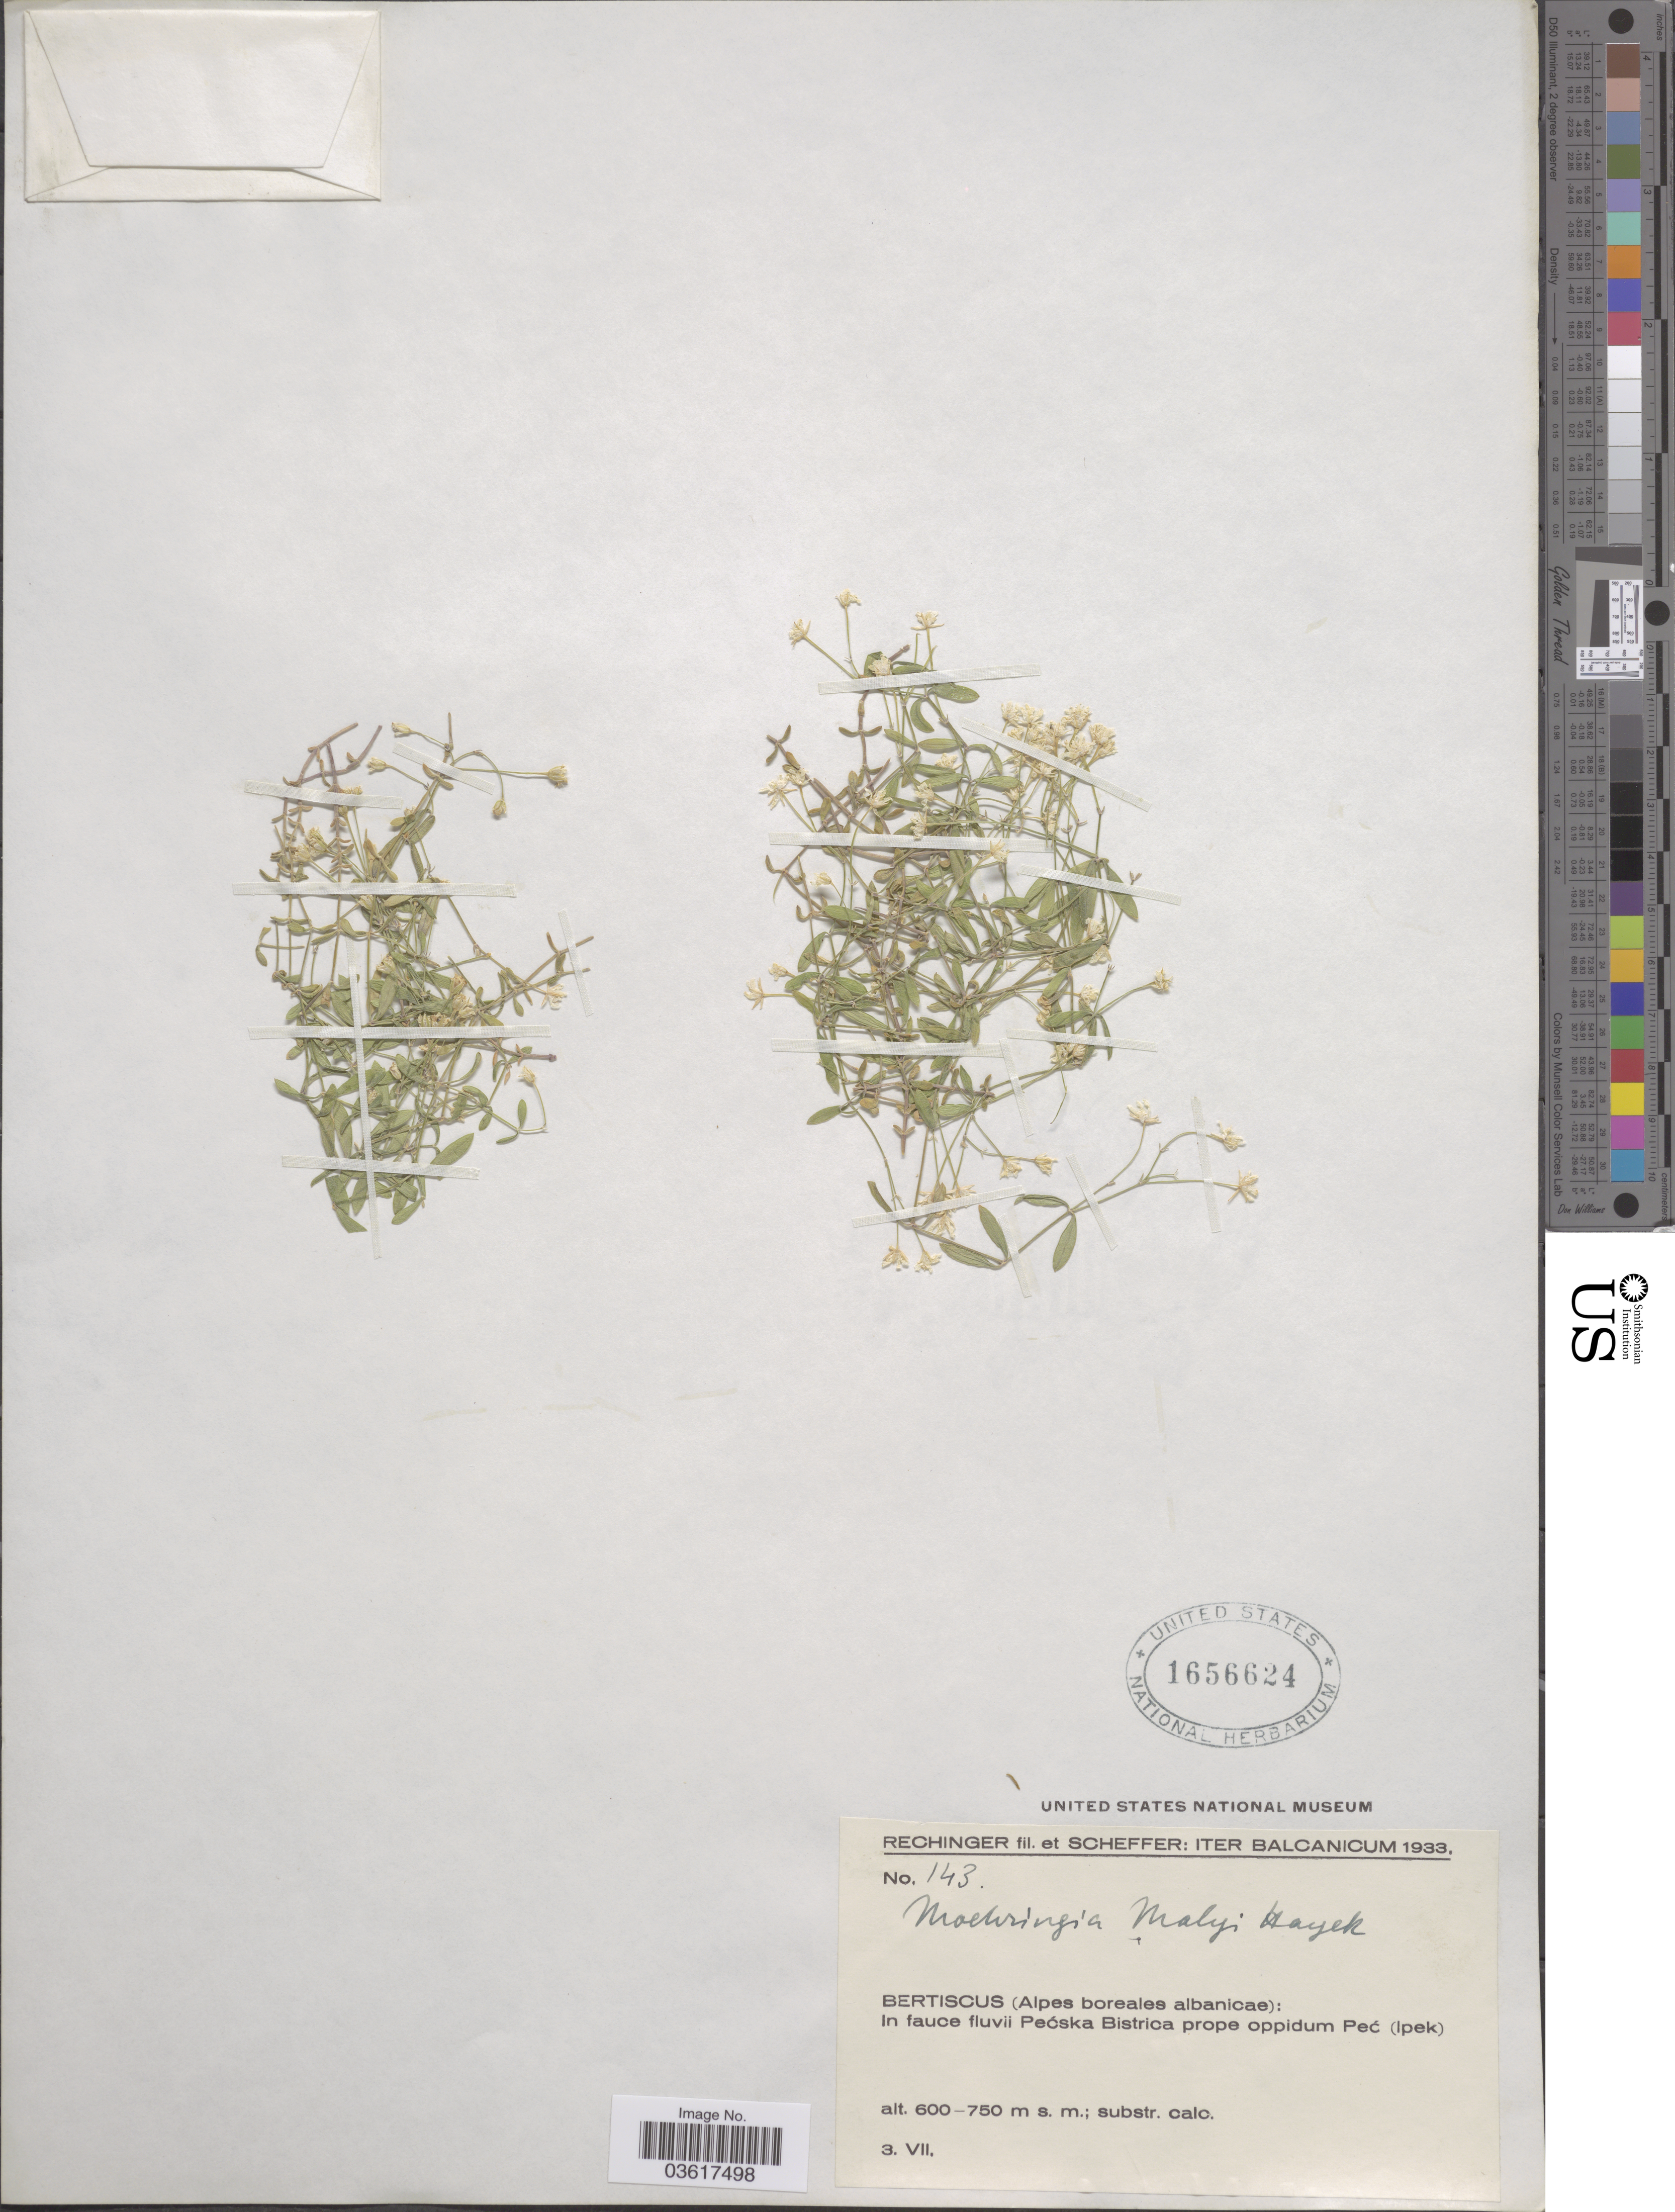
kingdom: Plantae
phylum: Tracheophyta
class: Magnoliopsida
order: Caryophyllales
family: Caryophyllaceae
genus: Moehringia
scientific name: Moehringia malyi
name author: Halacsy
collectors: -- Rechinger & Scheffer, --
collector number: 143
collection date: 1933-07-03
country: Albania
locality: Balcanicum. Bertiscus (Alpes boreales albanicae): In fauce fluvii Peóska Bistrica prope oppidum Pec (Ipek).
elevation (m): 600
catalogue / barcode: US 1656624